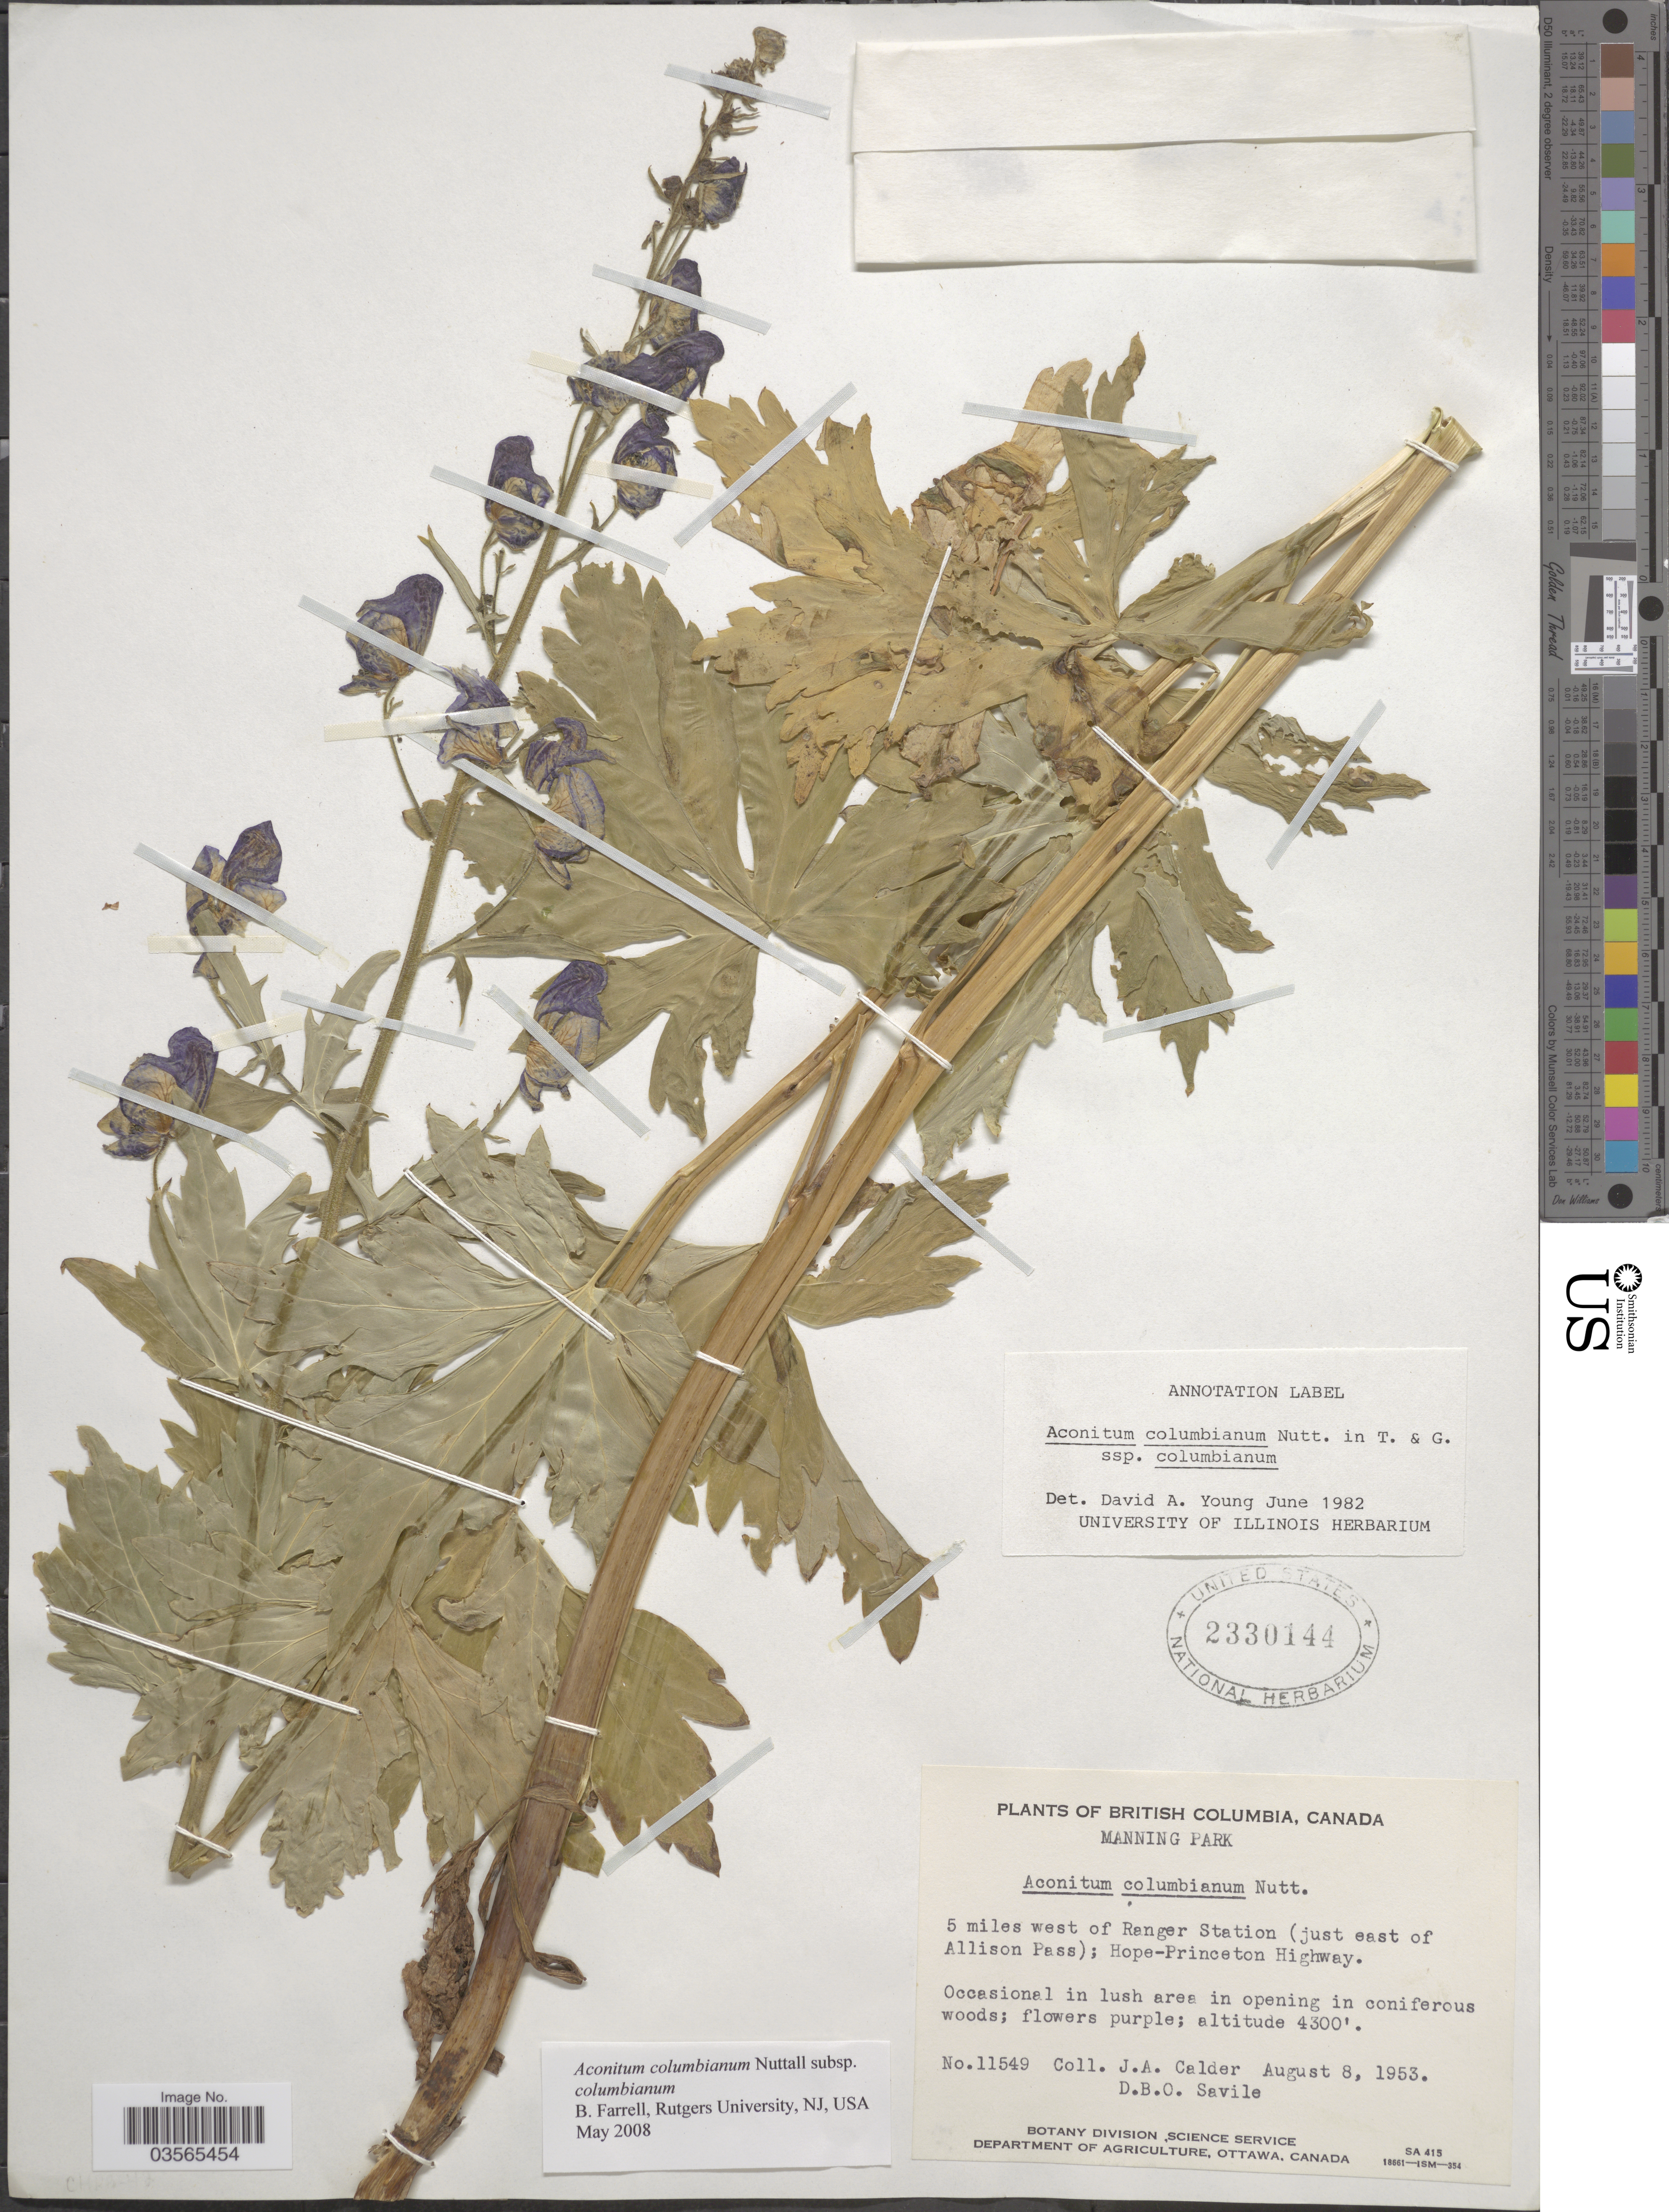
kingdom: Plantae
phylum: Tracheophyta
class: Magnoliopsida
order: Ranunculales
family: Ranunculaceae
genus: Aconitum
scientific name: Aconitum columbianum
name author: Nutt.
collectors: J. A. Calder & D. Savile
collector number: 11549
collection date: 1953-08-08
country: Canada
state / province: British Columbia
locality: Manning Park. 5 miles west of Ranger Station (just east of Allison Pass); Hope-Princeton Highway.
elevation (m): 1311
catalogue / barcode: US 2330144